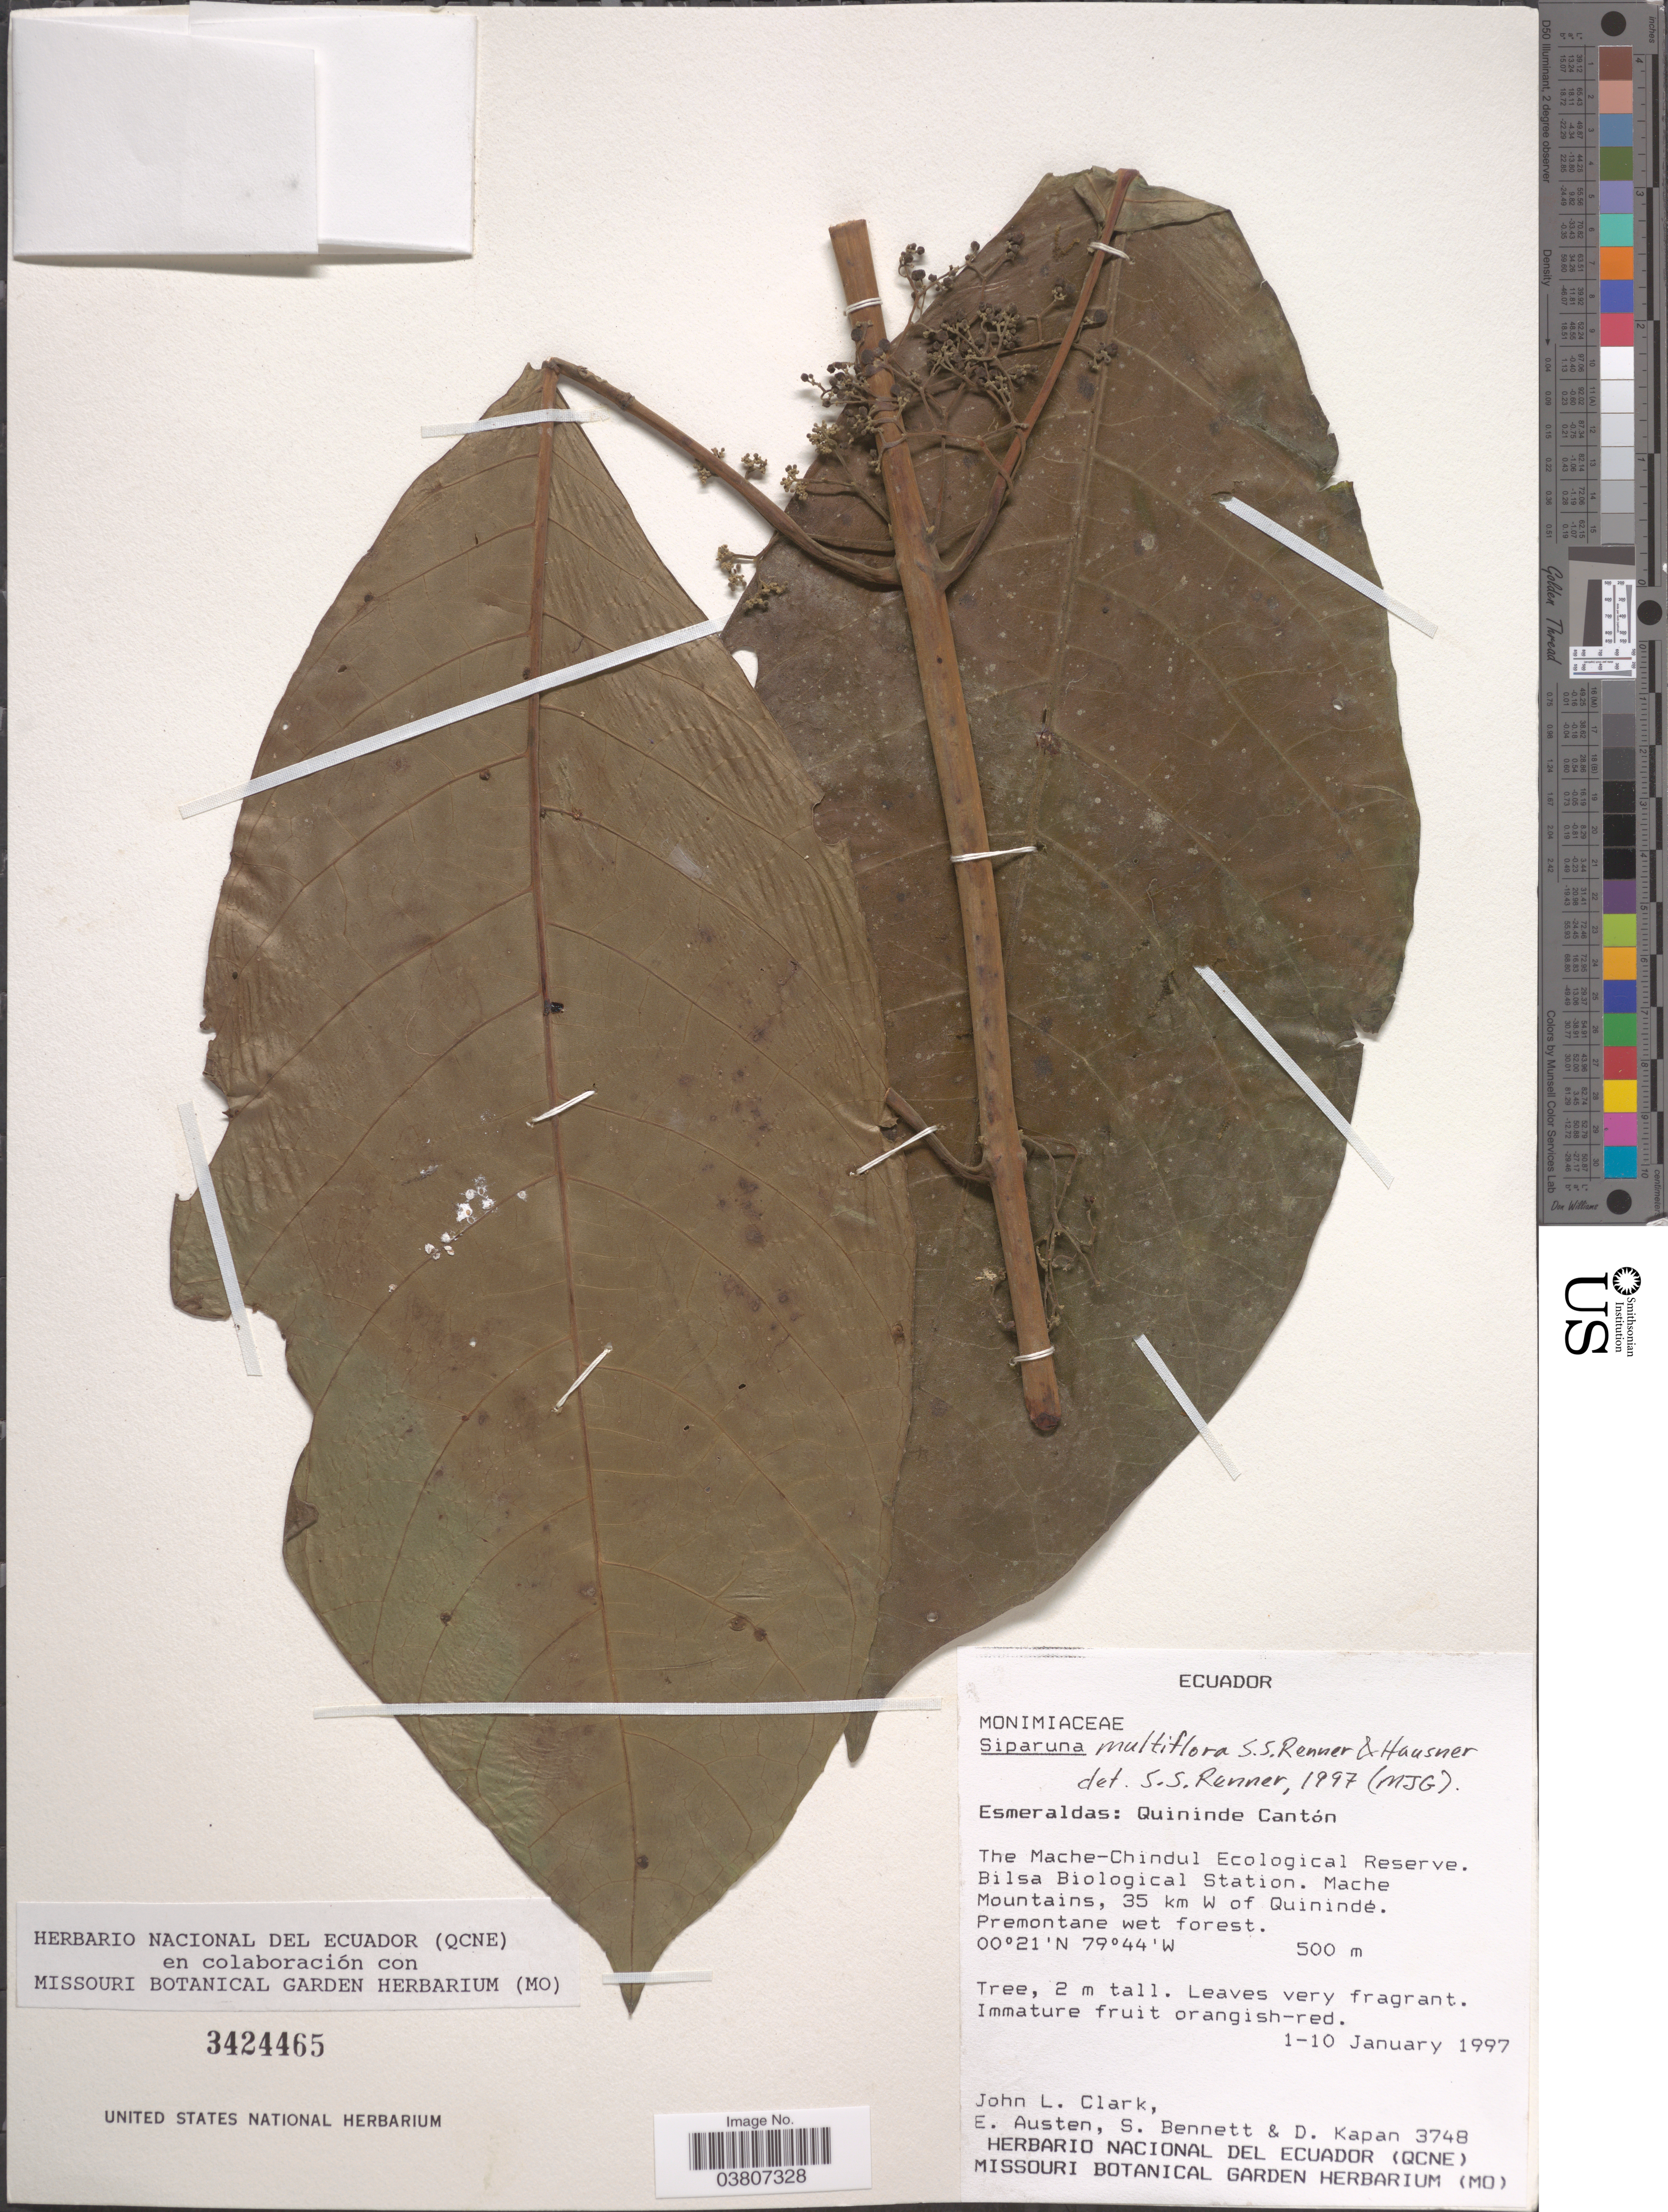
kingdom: Plantae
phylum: Tracheophyta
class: Magnoliopsida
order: Laurales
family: Siparunaceae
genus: Siparuna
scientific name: Siparuna multiflora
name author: S.S. Renner & Hausner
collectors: J. L. Clark, E. Austen, S. Bennett & D. Kapan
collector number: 3748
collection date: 1997-01-01/1997-01-10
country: Ecuador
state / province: Esmeraldas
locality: Quininde Cantón. The Mache-Chindul Ecological Reserve. Bilsa Biological Station. Mache Mountains, 35 km W of Quinindé.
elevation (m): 500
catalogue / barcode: US 3424465